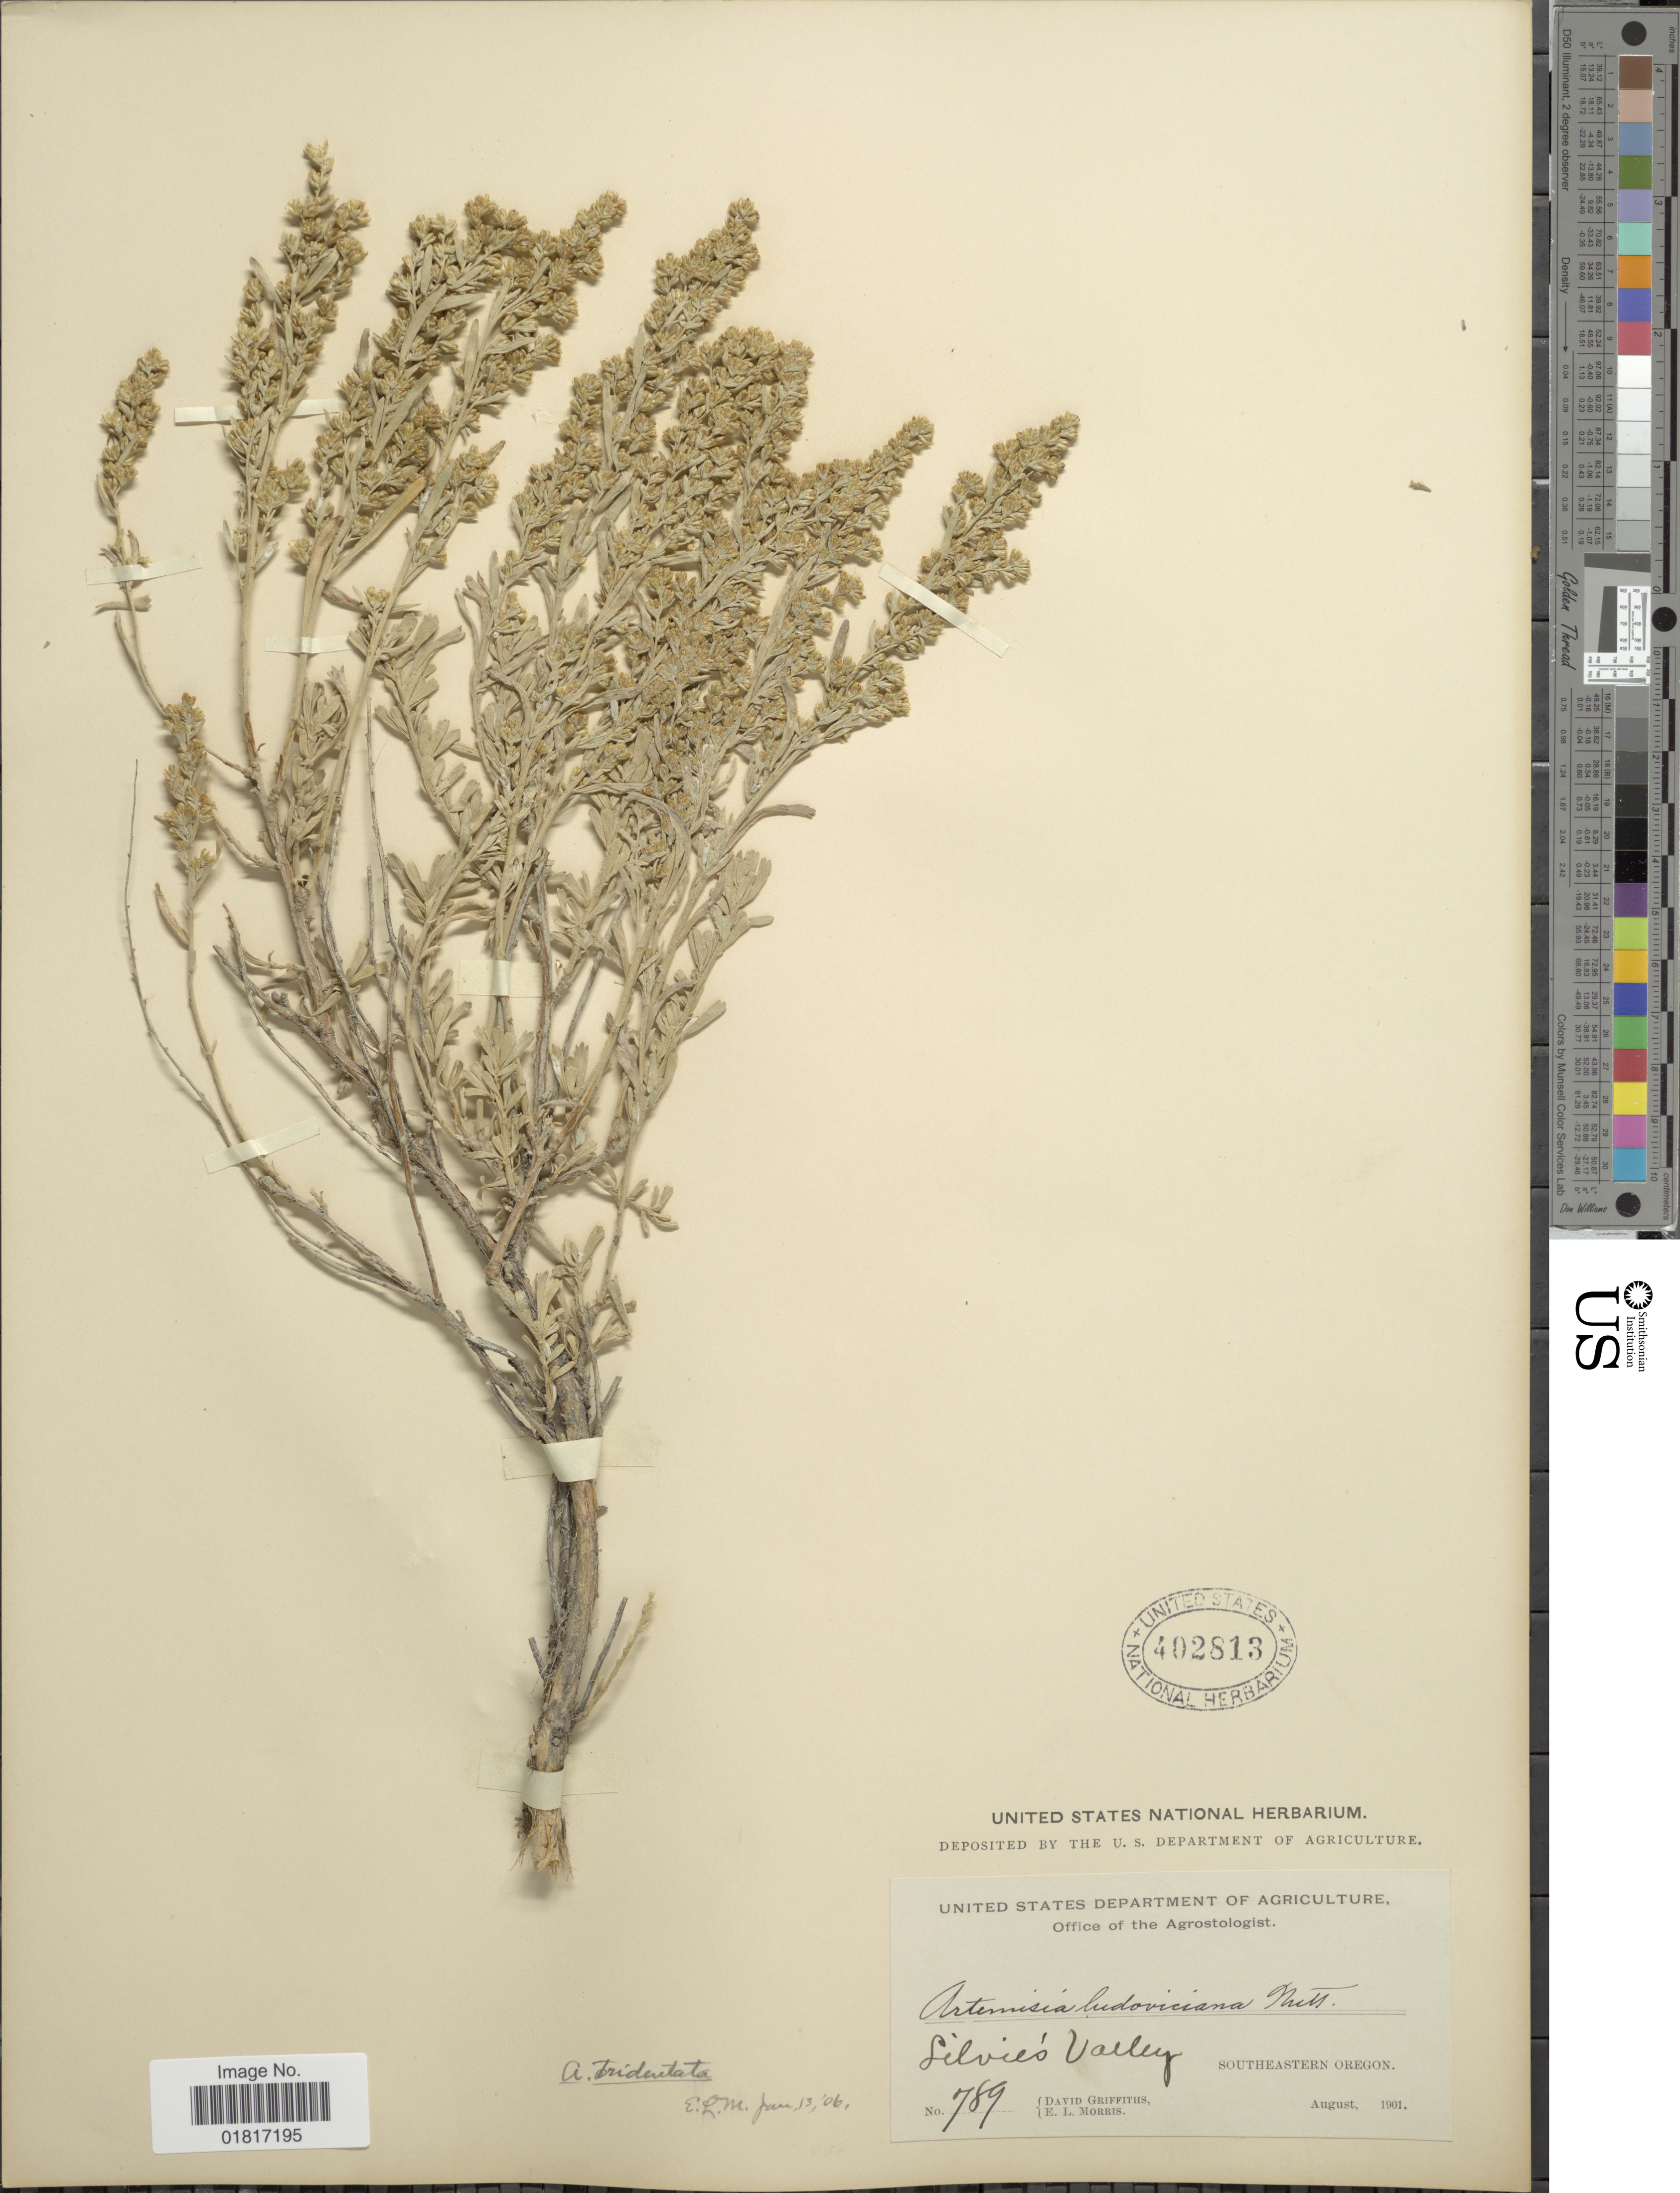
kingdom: Plantae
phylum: Tracheophyta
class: Magnoliopsida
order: Asterales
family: Asteraceae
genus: Artemisia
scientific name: Artemisia tridentata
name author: Nutt.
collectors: D. Griffiths & E. Morris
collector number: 789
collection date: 1901-08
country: United States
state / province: Oregon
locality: Silvie's Valley, Southeastern Oregon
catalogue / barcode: US 402813